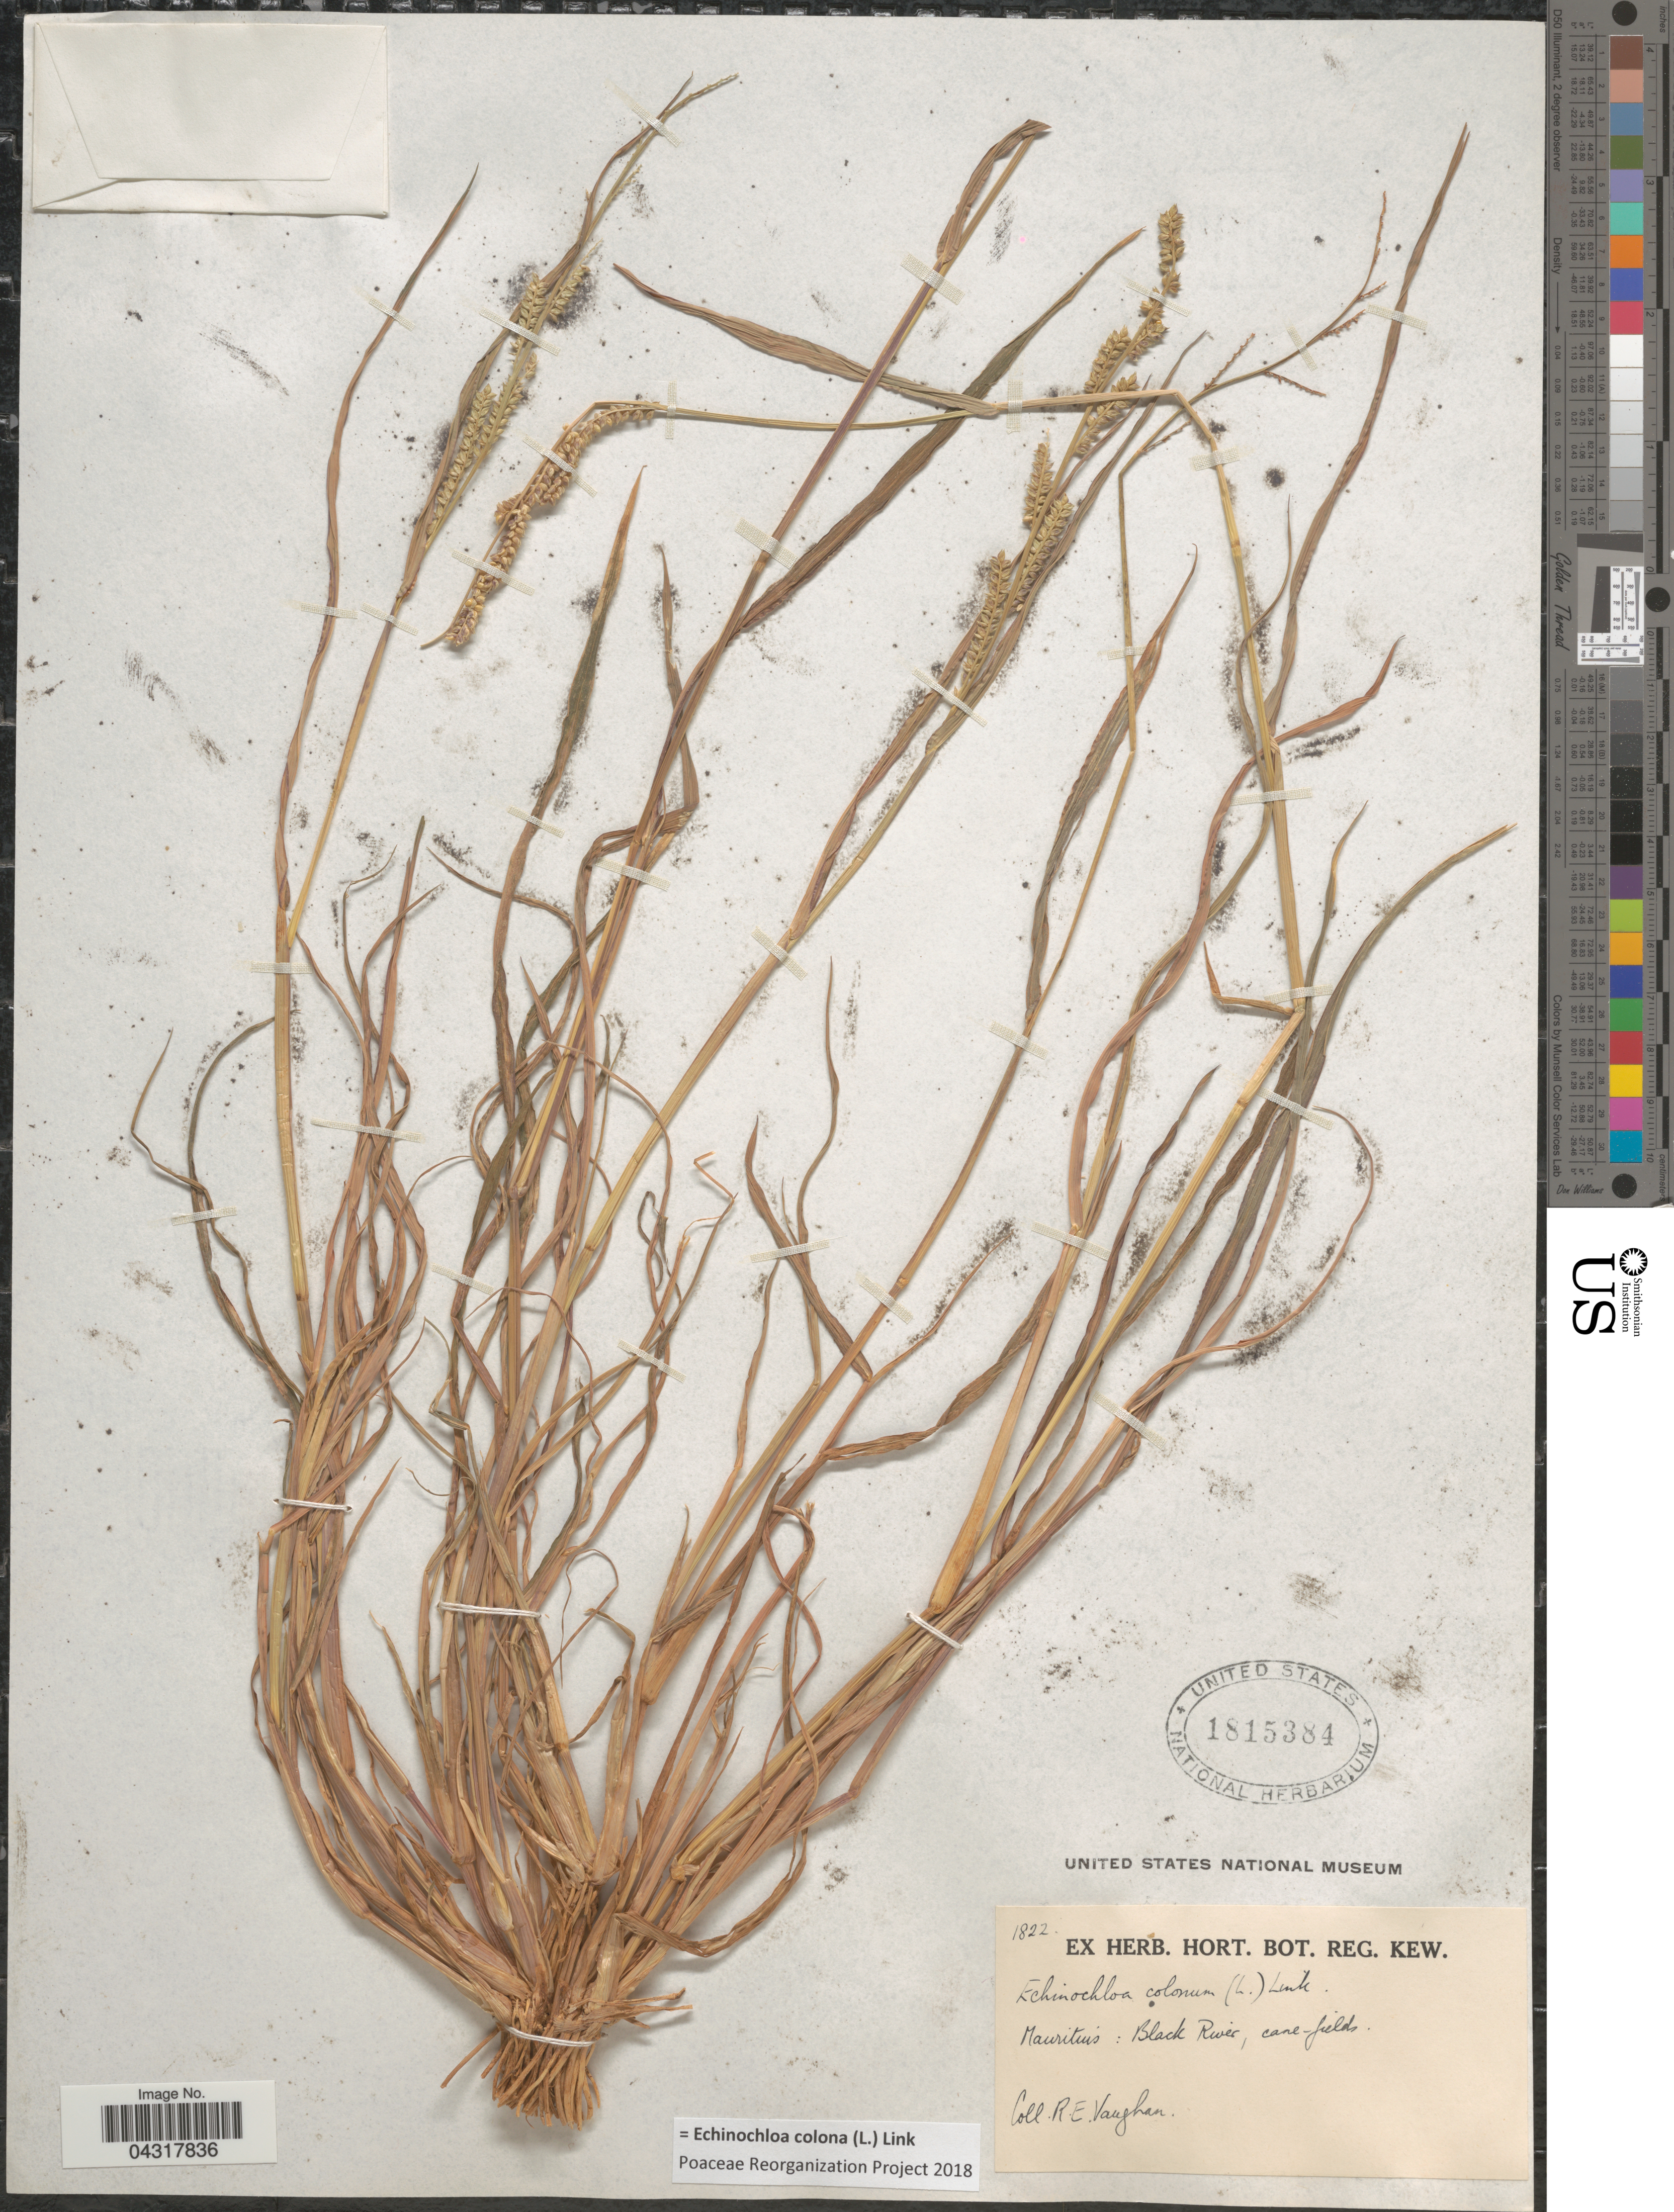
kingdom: Plantae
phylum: Tracheophyta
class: Liliopsida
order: Poales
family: Poaceae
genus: Echinochloa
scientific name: Echinochloa colona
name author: (L.) Link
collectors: R. Vaughan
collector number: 1822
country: Mauritius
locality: Black River, cane-fields.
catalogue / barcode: US 1815384